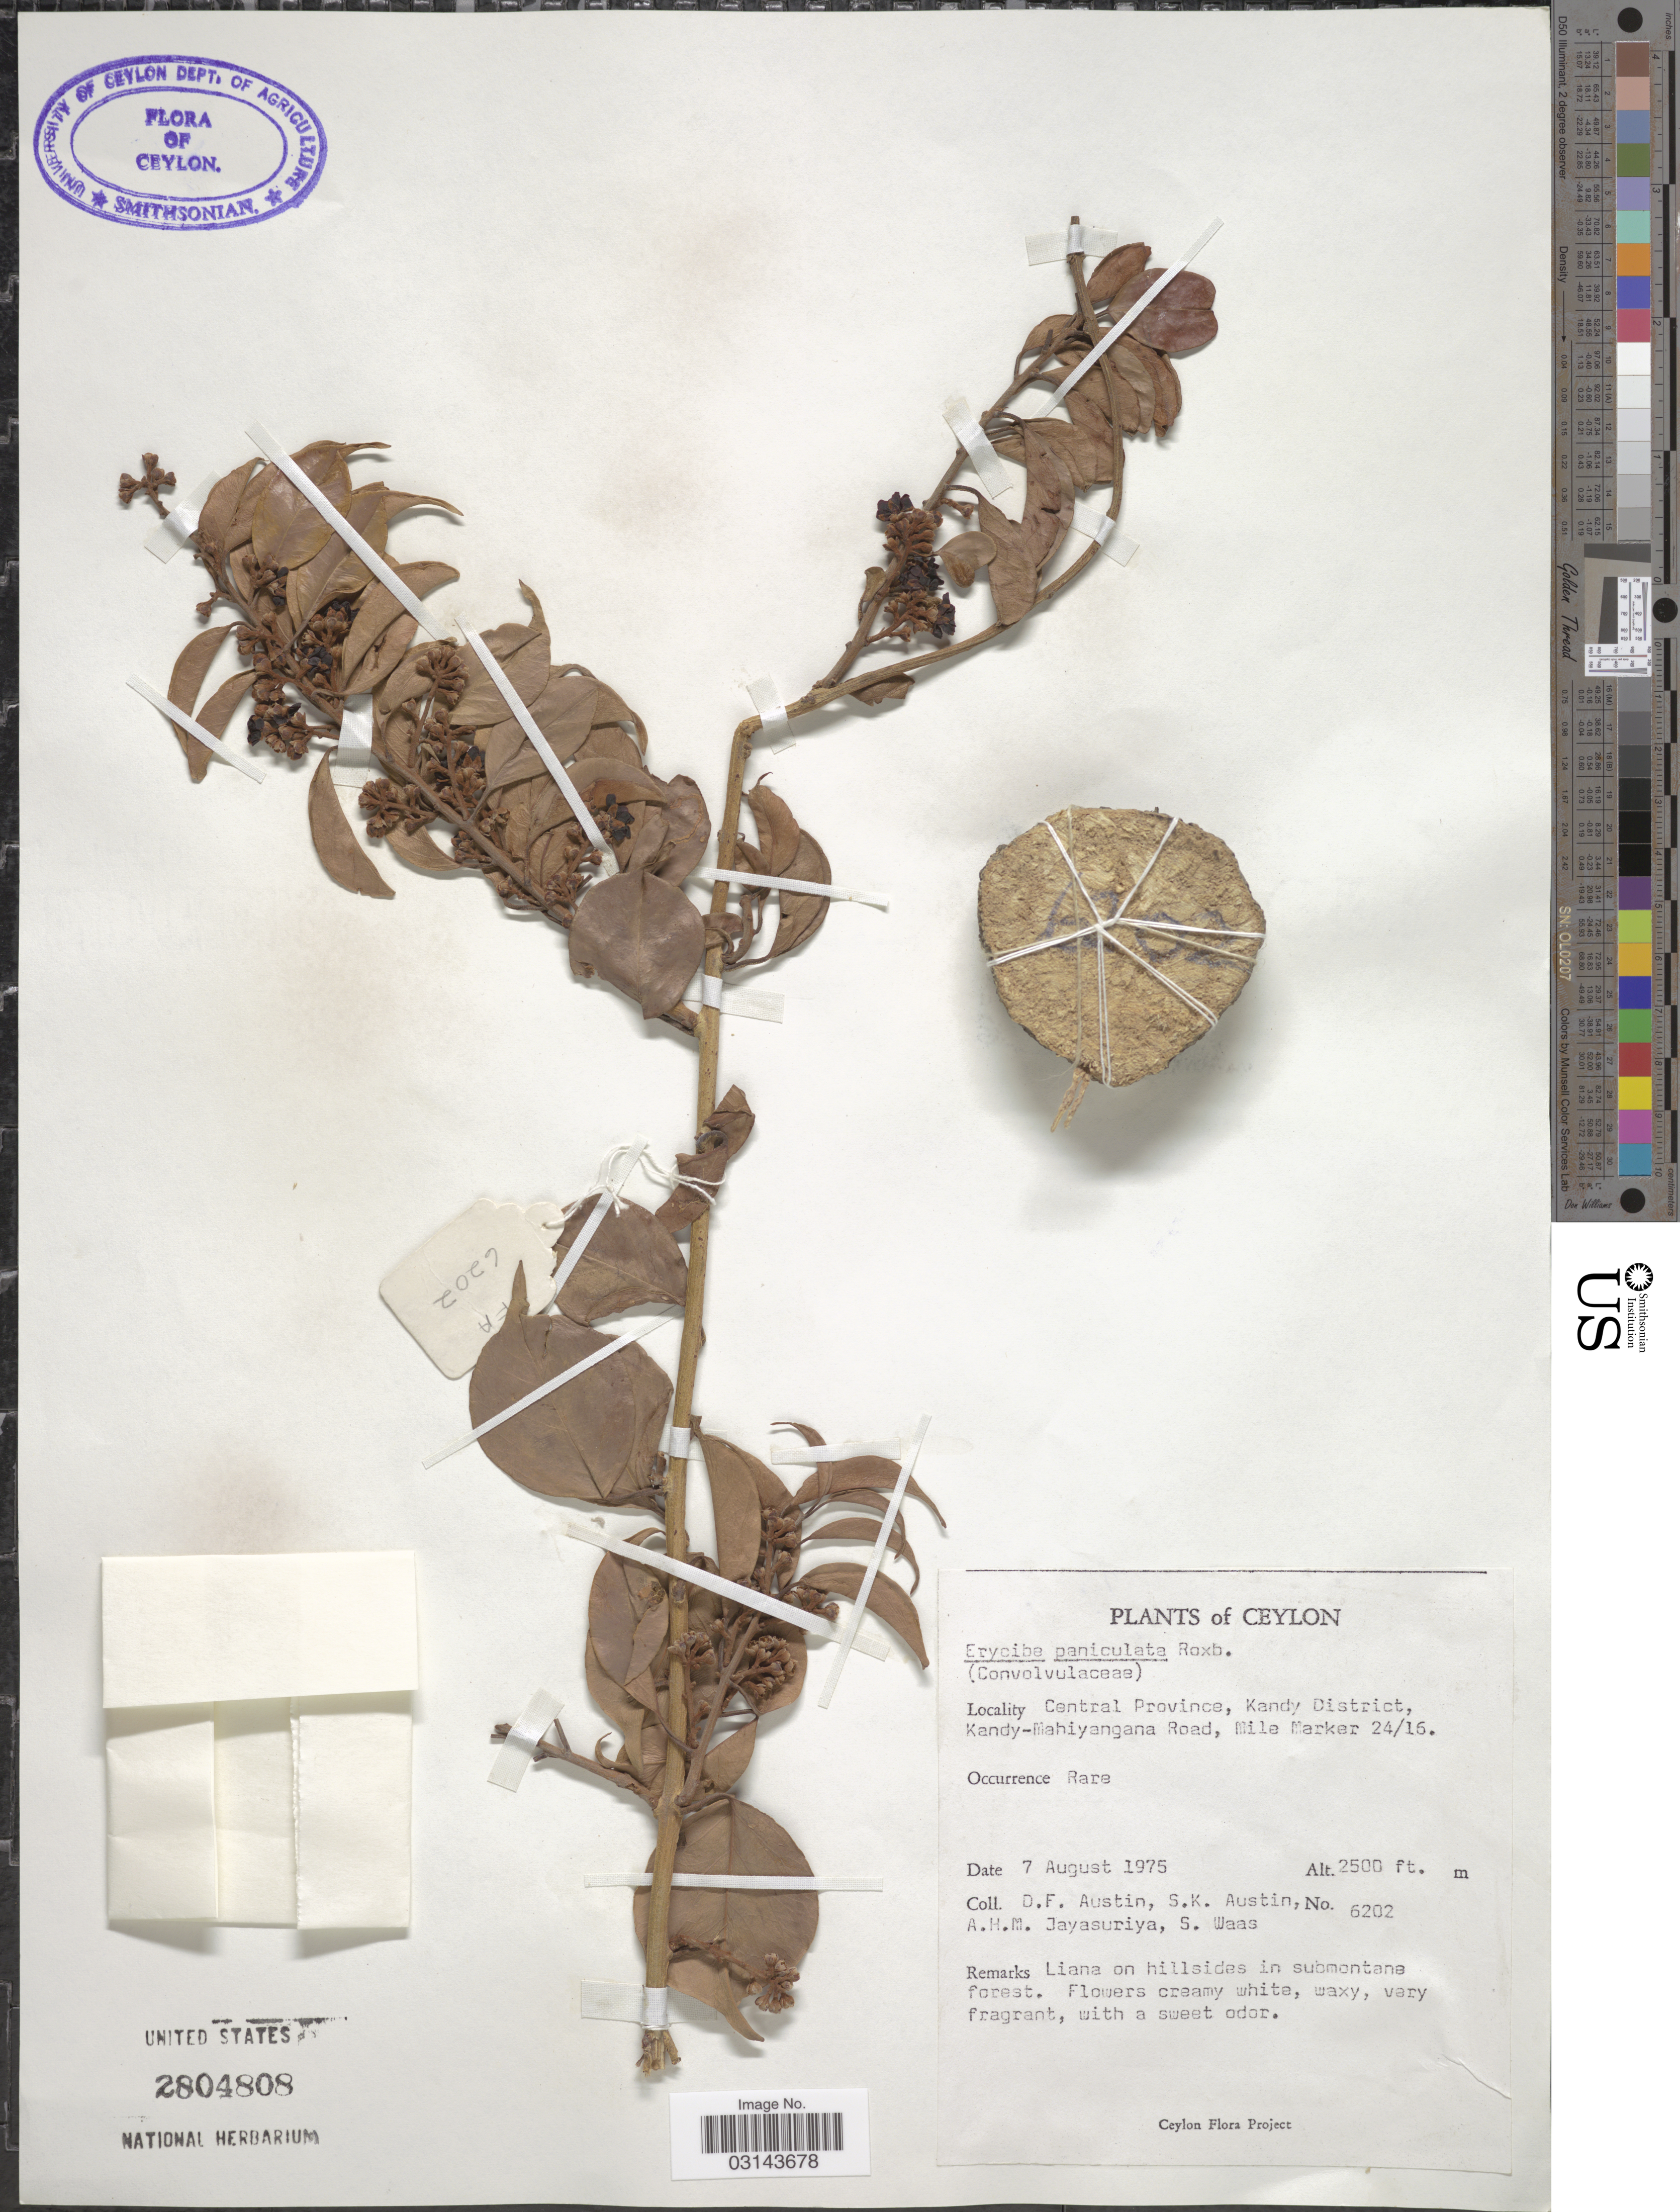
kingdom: Plantae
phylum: Tracheophyta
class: Magnoliopsida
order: Solanales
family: Convolvulaceae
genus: Erycibe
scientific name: Erycibe paniculata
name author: Roxb.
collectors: D. Austin, S. Austin, A. H. Jayasuriya & S. Waas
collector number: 6202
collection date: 1975-08-07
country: Sri Lanka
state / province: Central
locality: Ceylon. Kandy District, Kandy-Mahiyangana Road, Mile Marker 24/16.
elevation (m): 762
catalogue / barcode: US 2804808